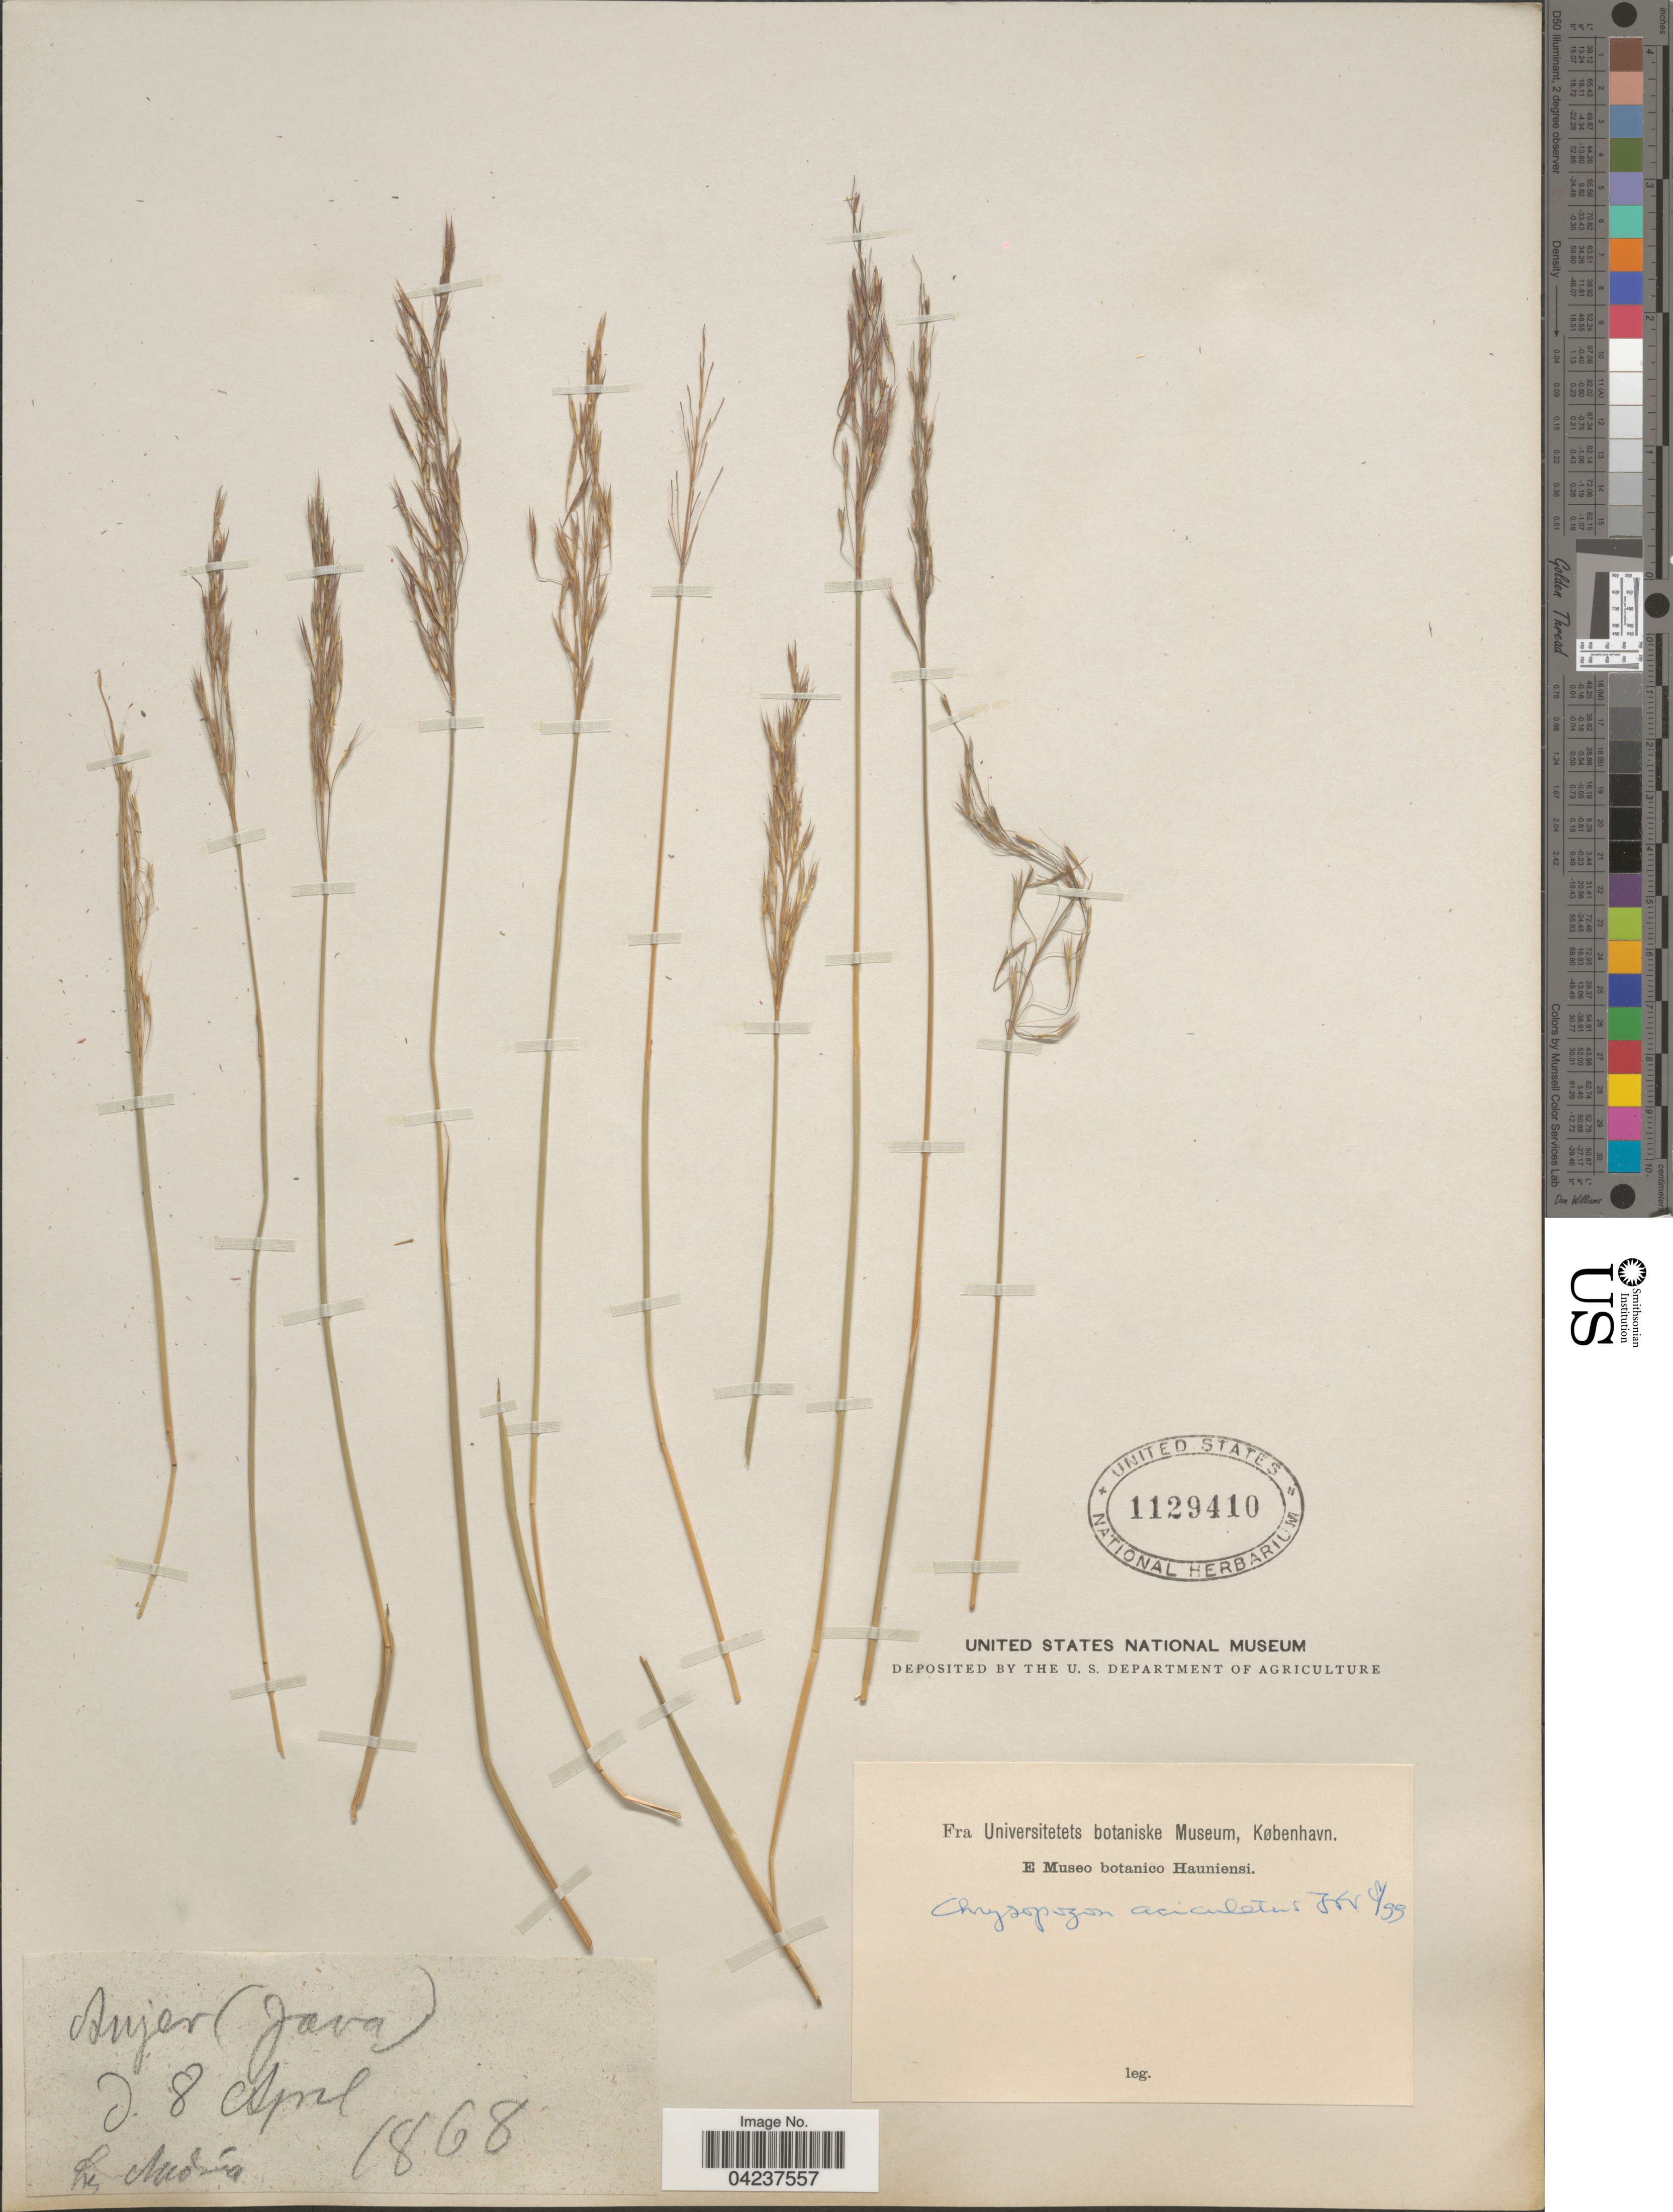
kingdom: Plantae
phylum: Tracheophyta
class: Liliopsida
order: Poales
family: Poaceae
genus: Chrysopogon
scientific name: Chrysopogon aciculatus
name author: (Retz.) Trin.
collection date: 1868-04-08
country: Indonesia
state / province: Java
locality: Anjer.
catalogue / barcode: US 1129410